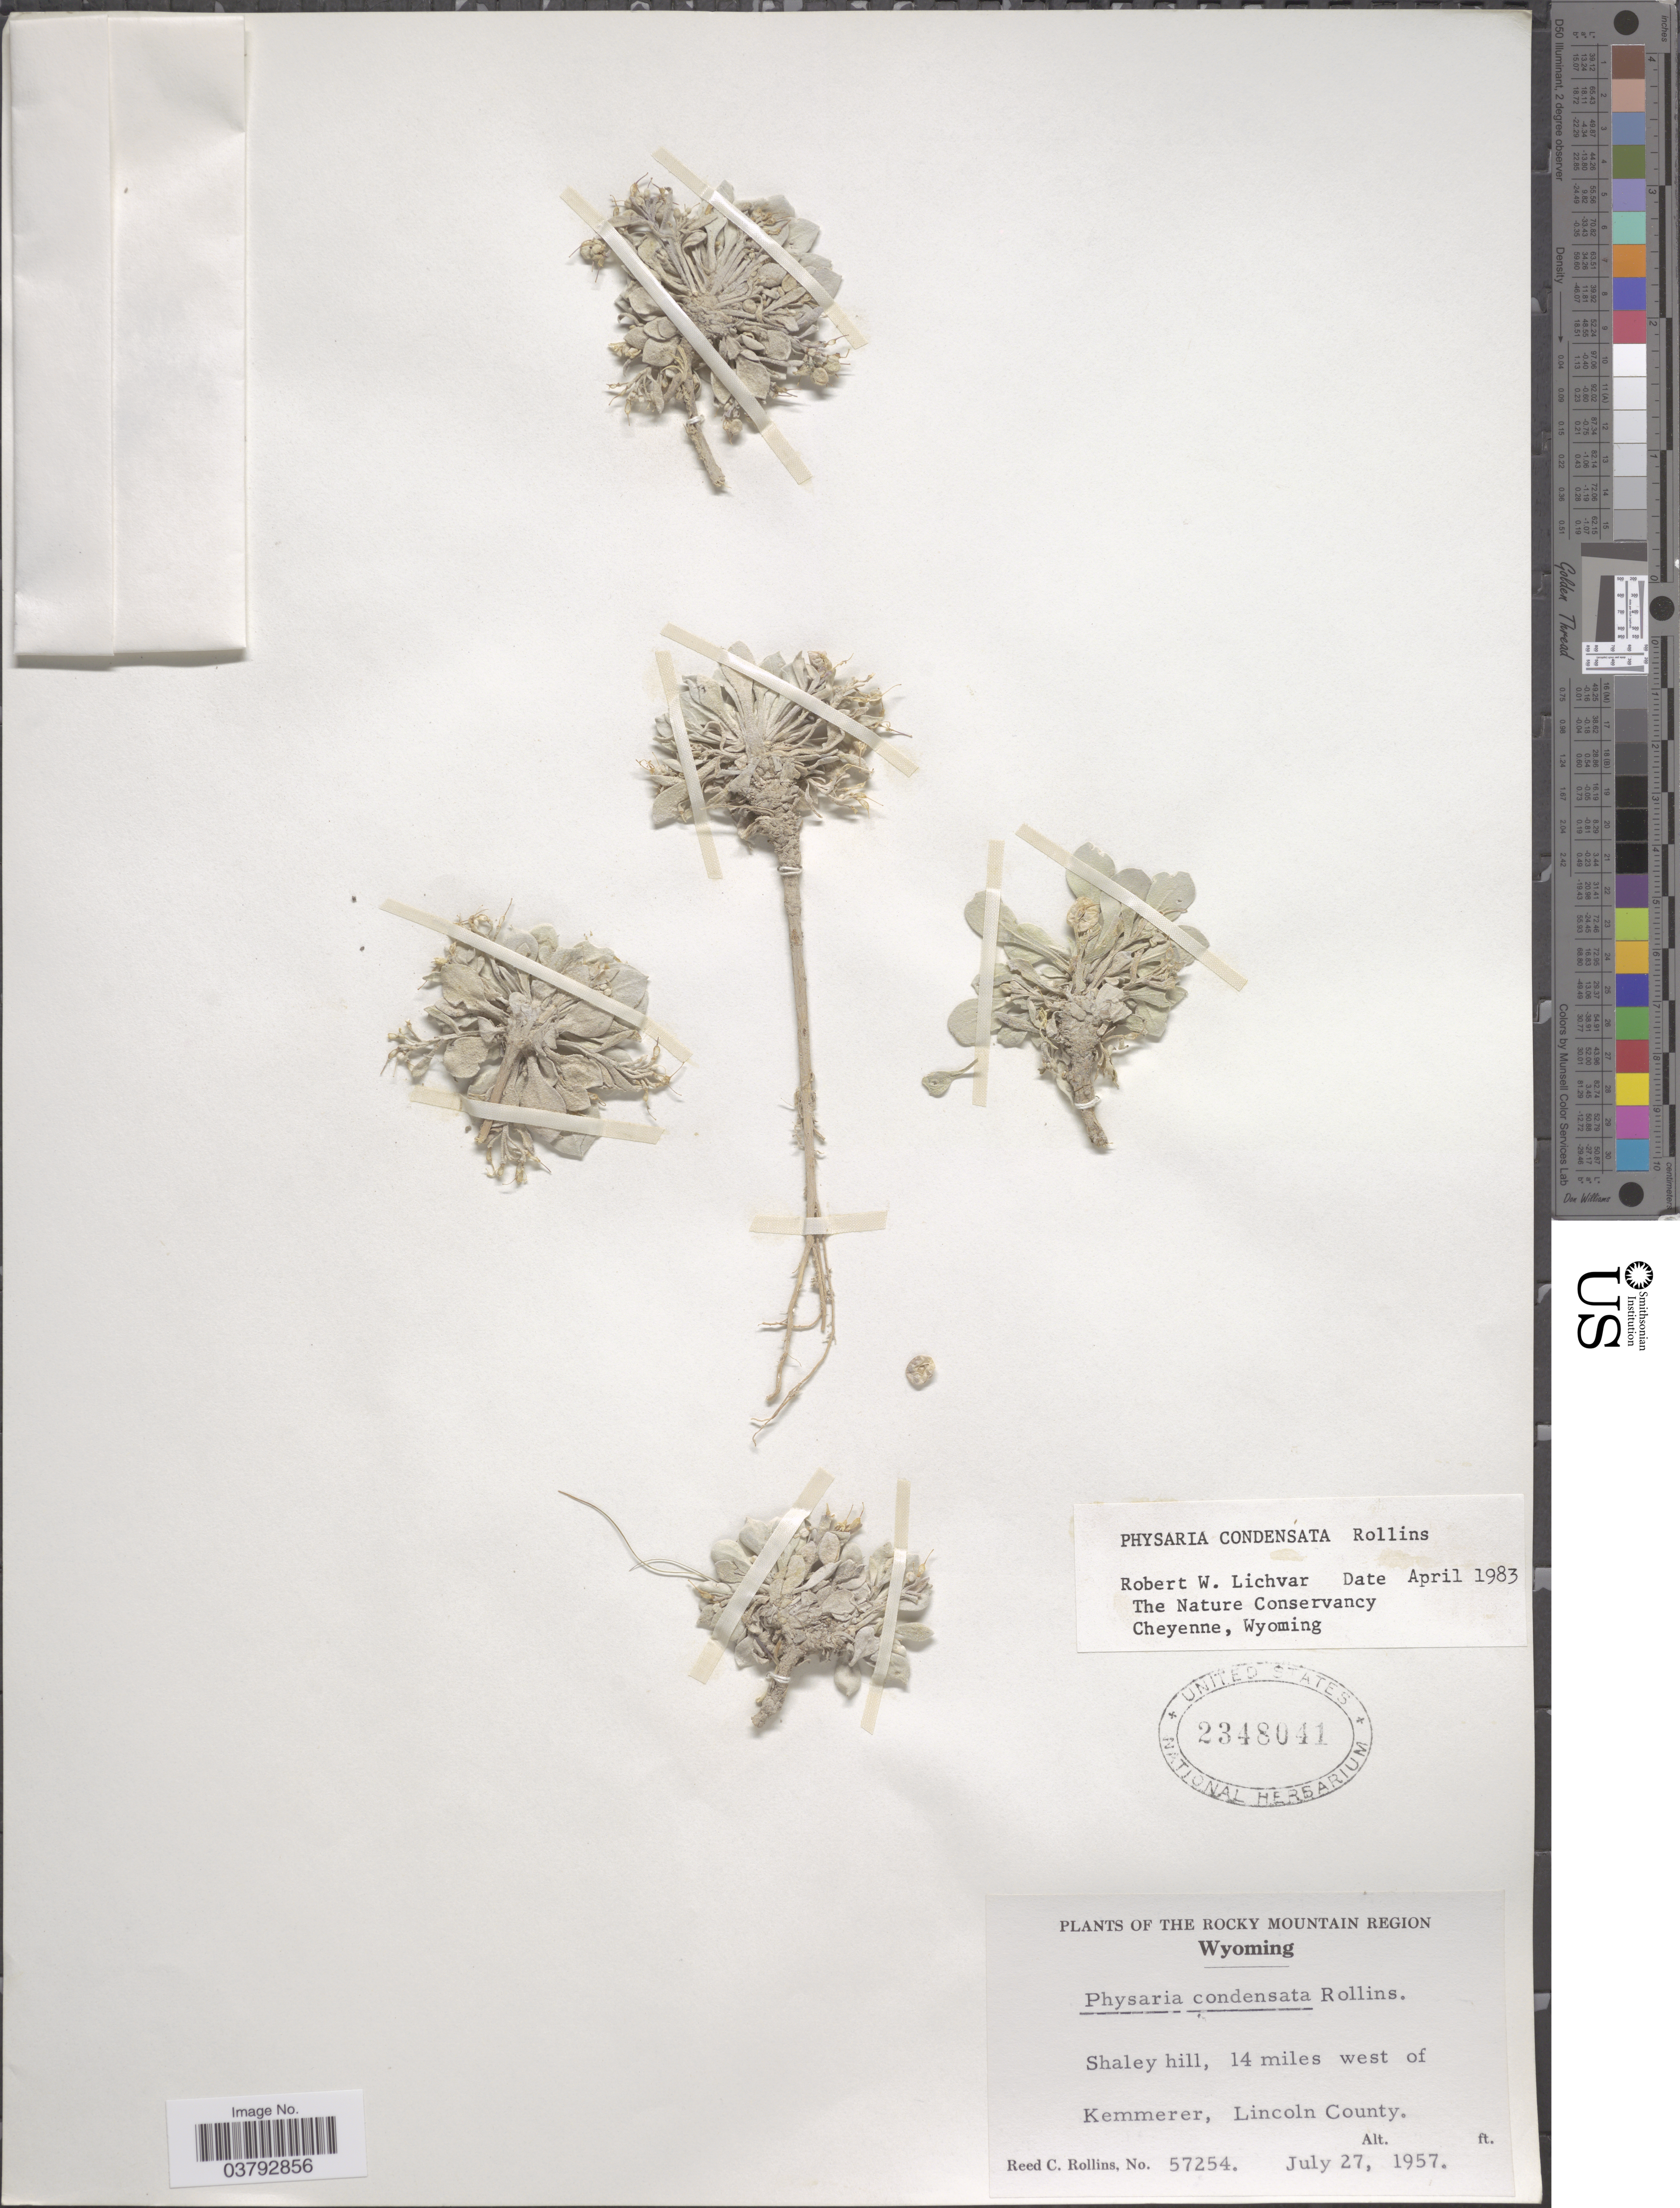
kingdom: Plantae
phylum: Tracheophyta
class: Magnoliopsida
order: Brassicales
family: Brassicaceae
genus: Physaria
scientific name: Physaria condensata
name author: Rollins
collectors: R. C. Rollins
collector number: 57254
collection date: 1957-07-27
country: United States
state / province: Wyoming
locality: The Rocky Mountain Region. Shaley hill, 14 miles west of Kemmerer, Lincoln County.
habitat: shaley hill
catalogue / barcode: US 2348041